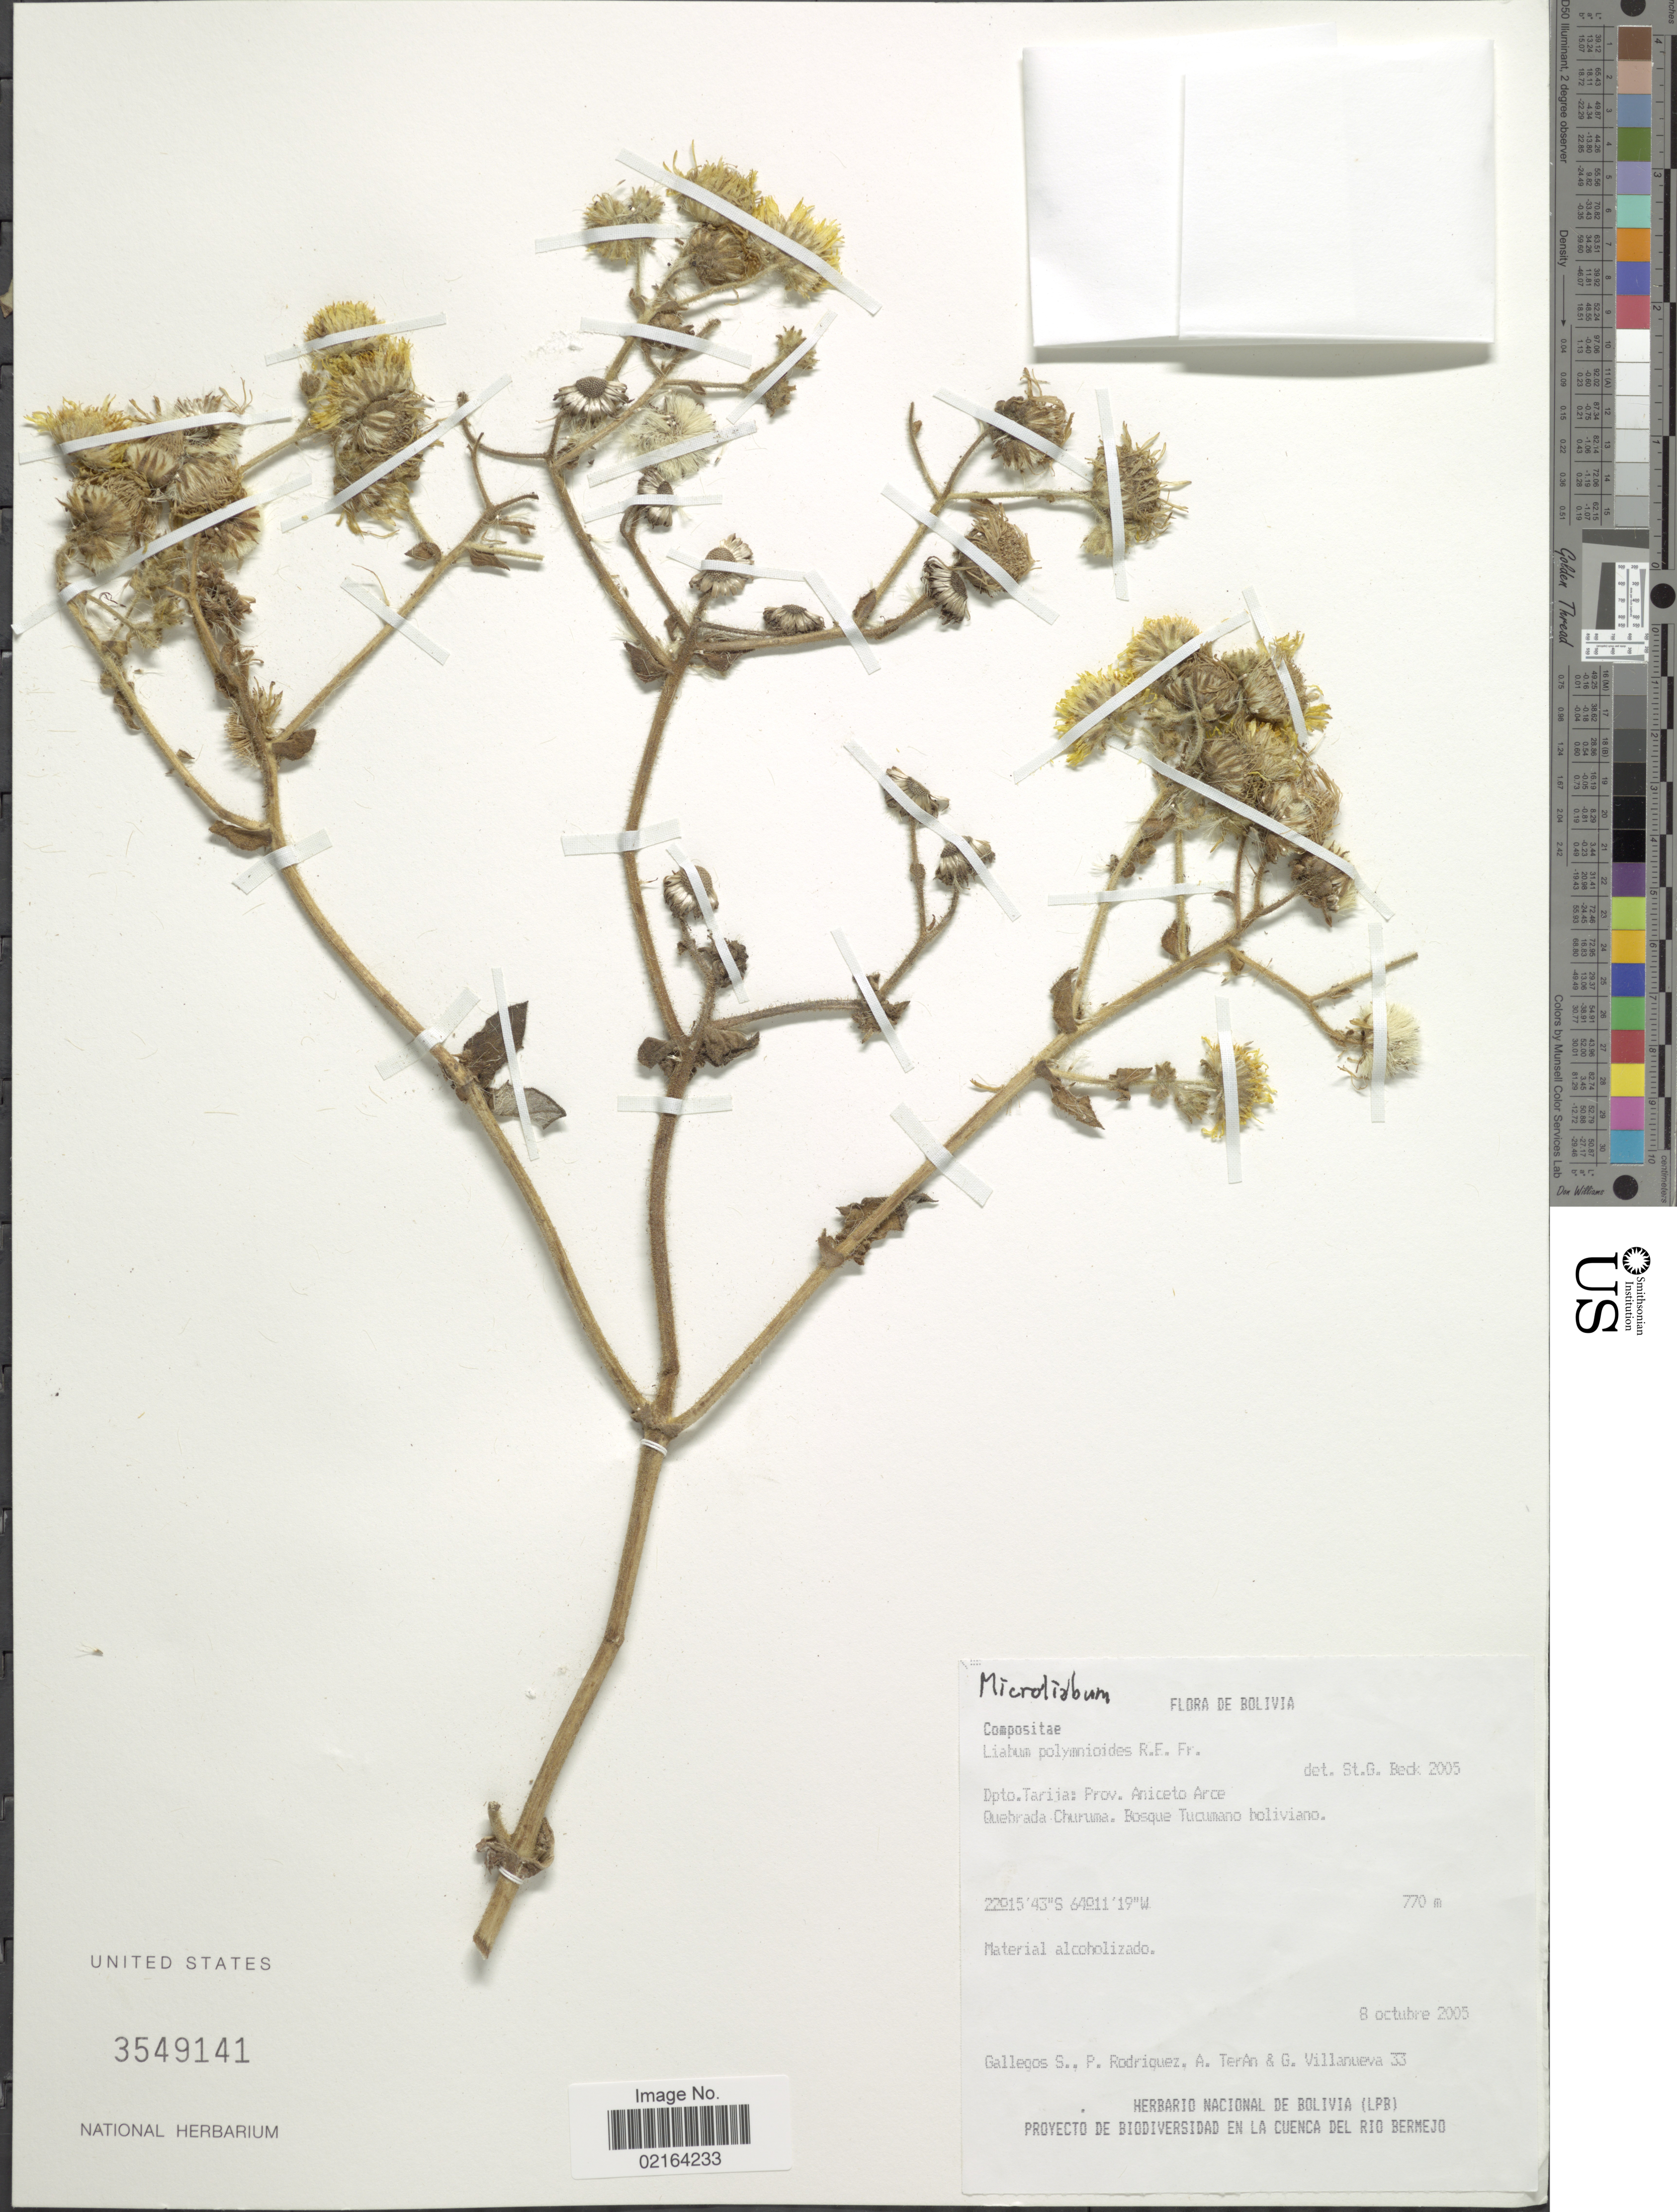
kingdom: Plantae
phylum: Tracheophyta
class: Magnoliopsida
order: Asterales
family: Asteraceae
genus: Microliabum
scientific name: Microliabum polymnioides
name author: (R.E. Fr.) H. Rob.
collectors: S. Gallegos, P. Rodríguez, A. Teran & G. Villanueva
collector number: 33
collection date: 2005-10-08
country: Bolivia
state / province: Tarija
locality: Dpto. Tarija: Prov. Aniceto Arce, Quebrada Churuma, Bosque Tucumano boliviano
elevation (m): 770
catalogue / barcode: US 3549141